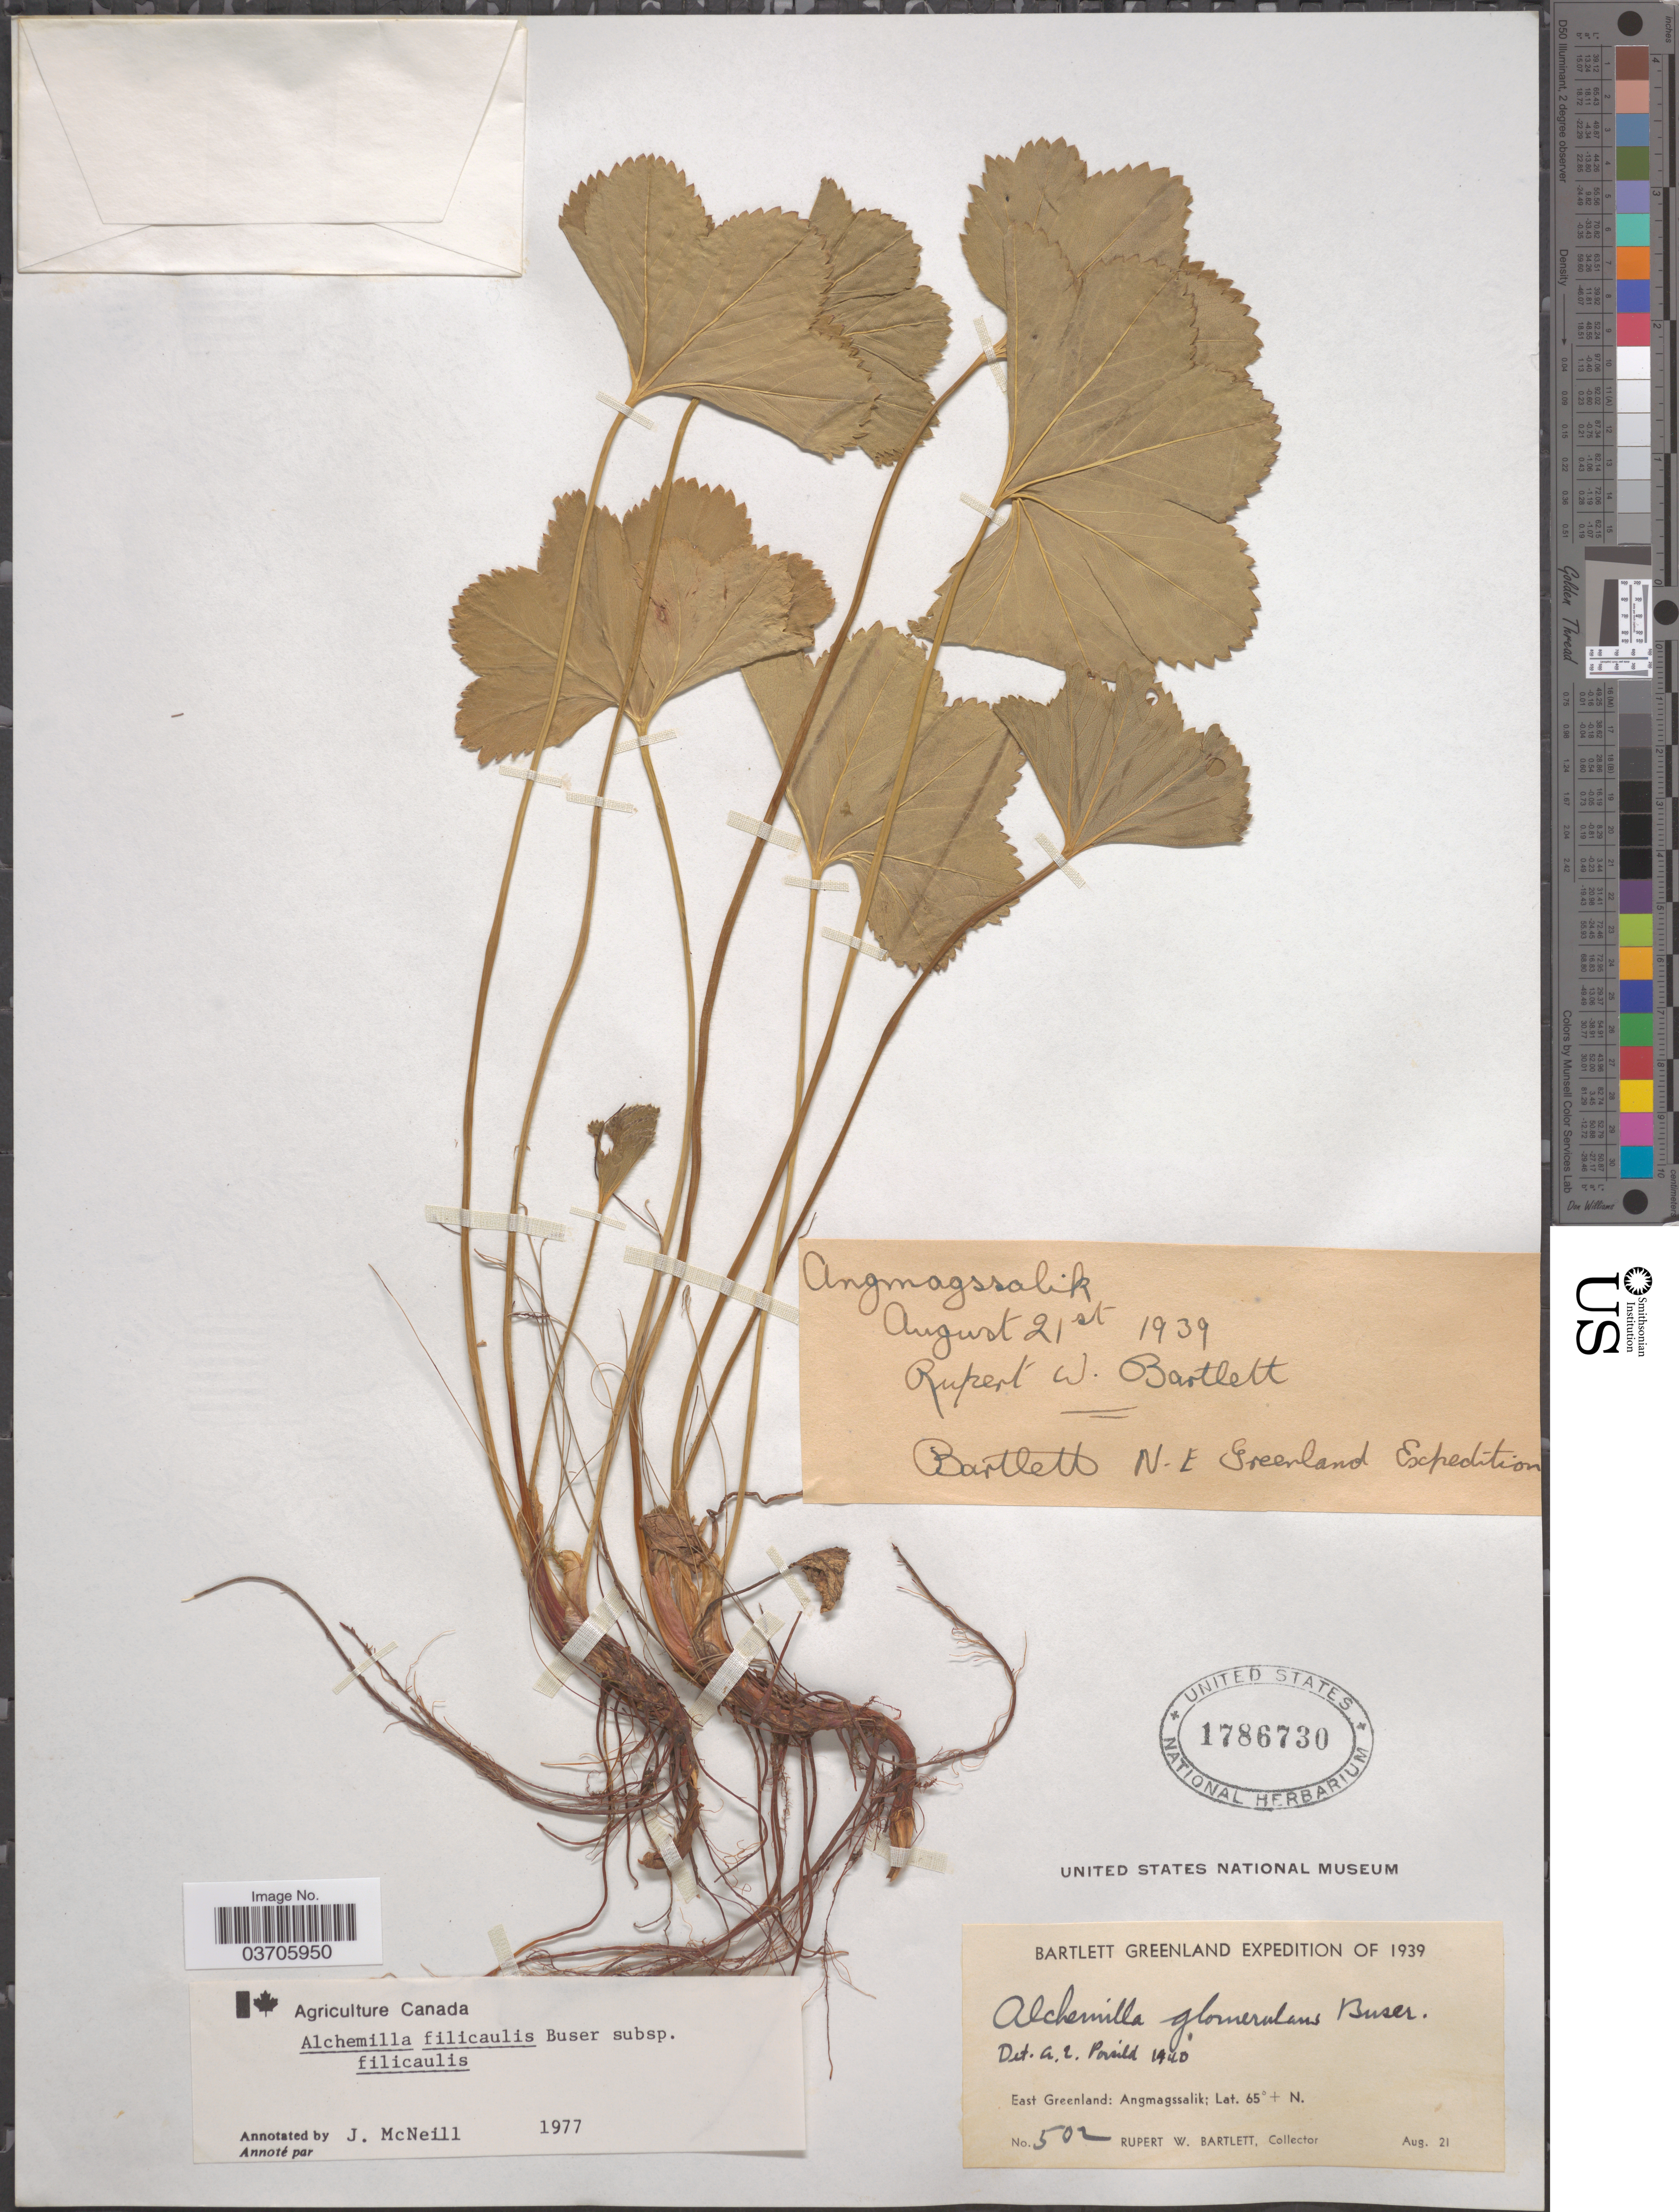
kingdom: Plantae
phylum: Tracheophyta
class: Magnoliopsida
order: Rosales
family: Rosaceae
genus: Alchemilla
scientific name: Alchemilla filicaulis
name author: Buser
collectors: R. W. Bartlett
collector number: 502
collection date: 1939-08-21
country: Greenland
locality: N. E Greenland. East Greenland: Angmagssalik.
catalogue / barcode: US 1786730